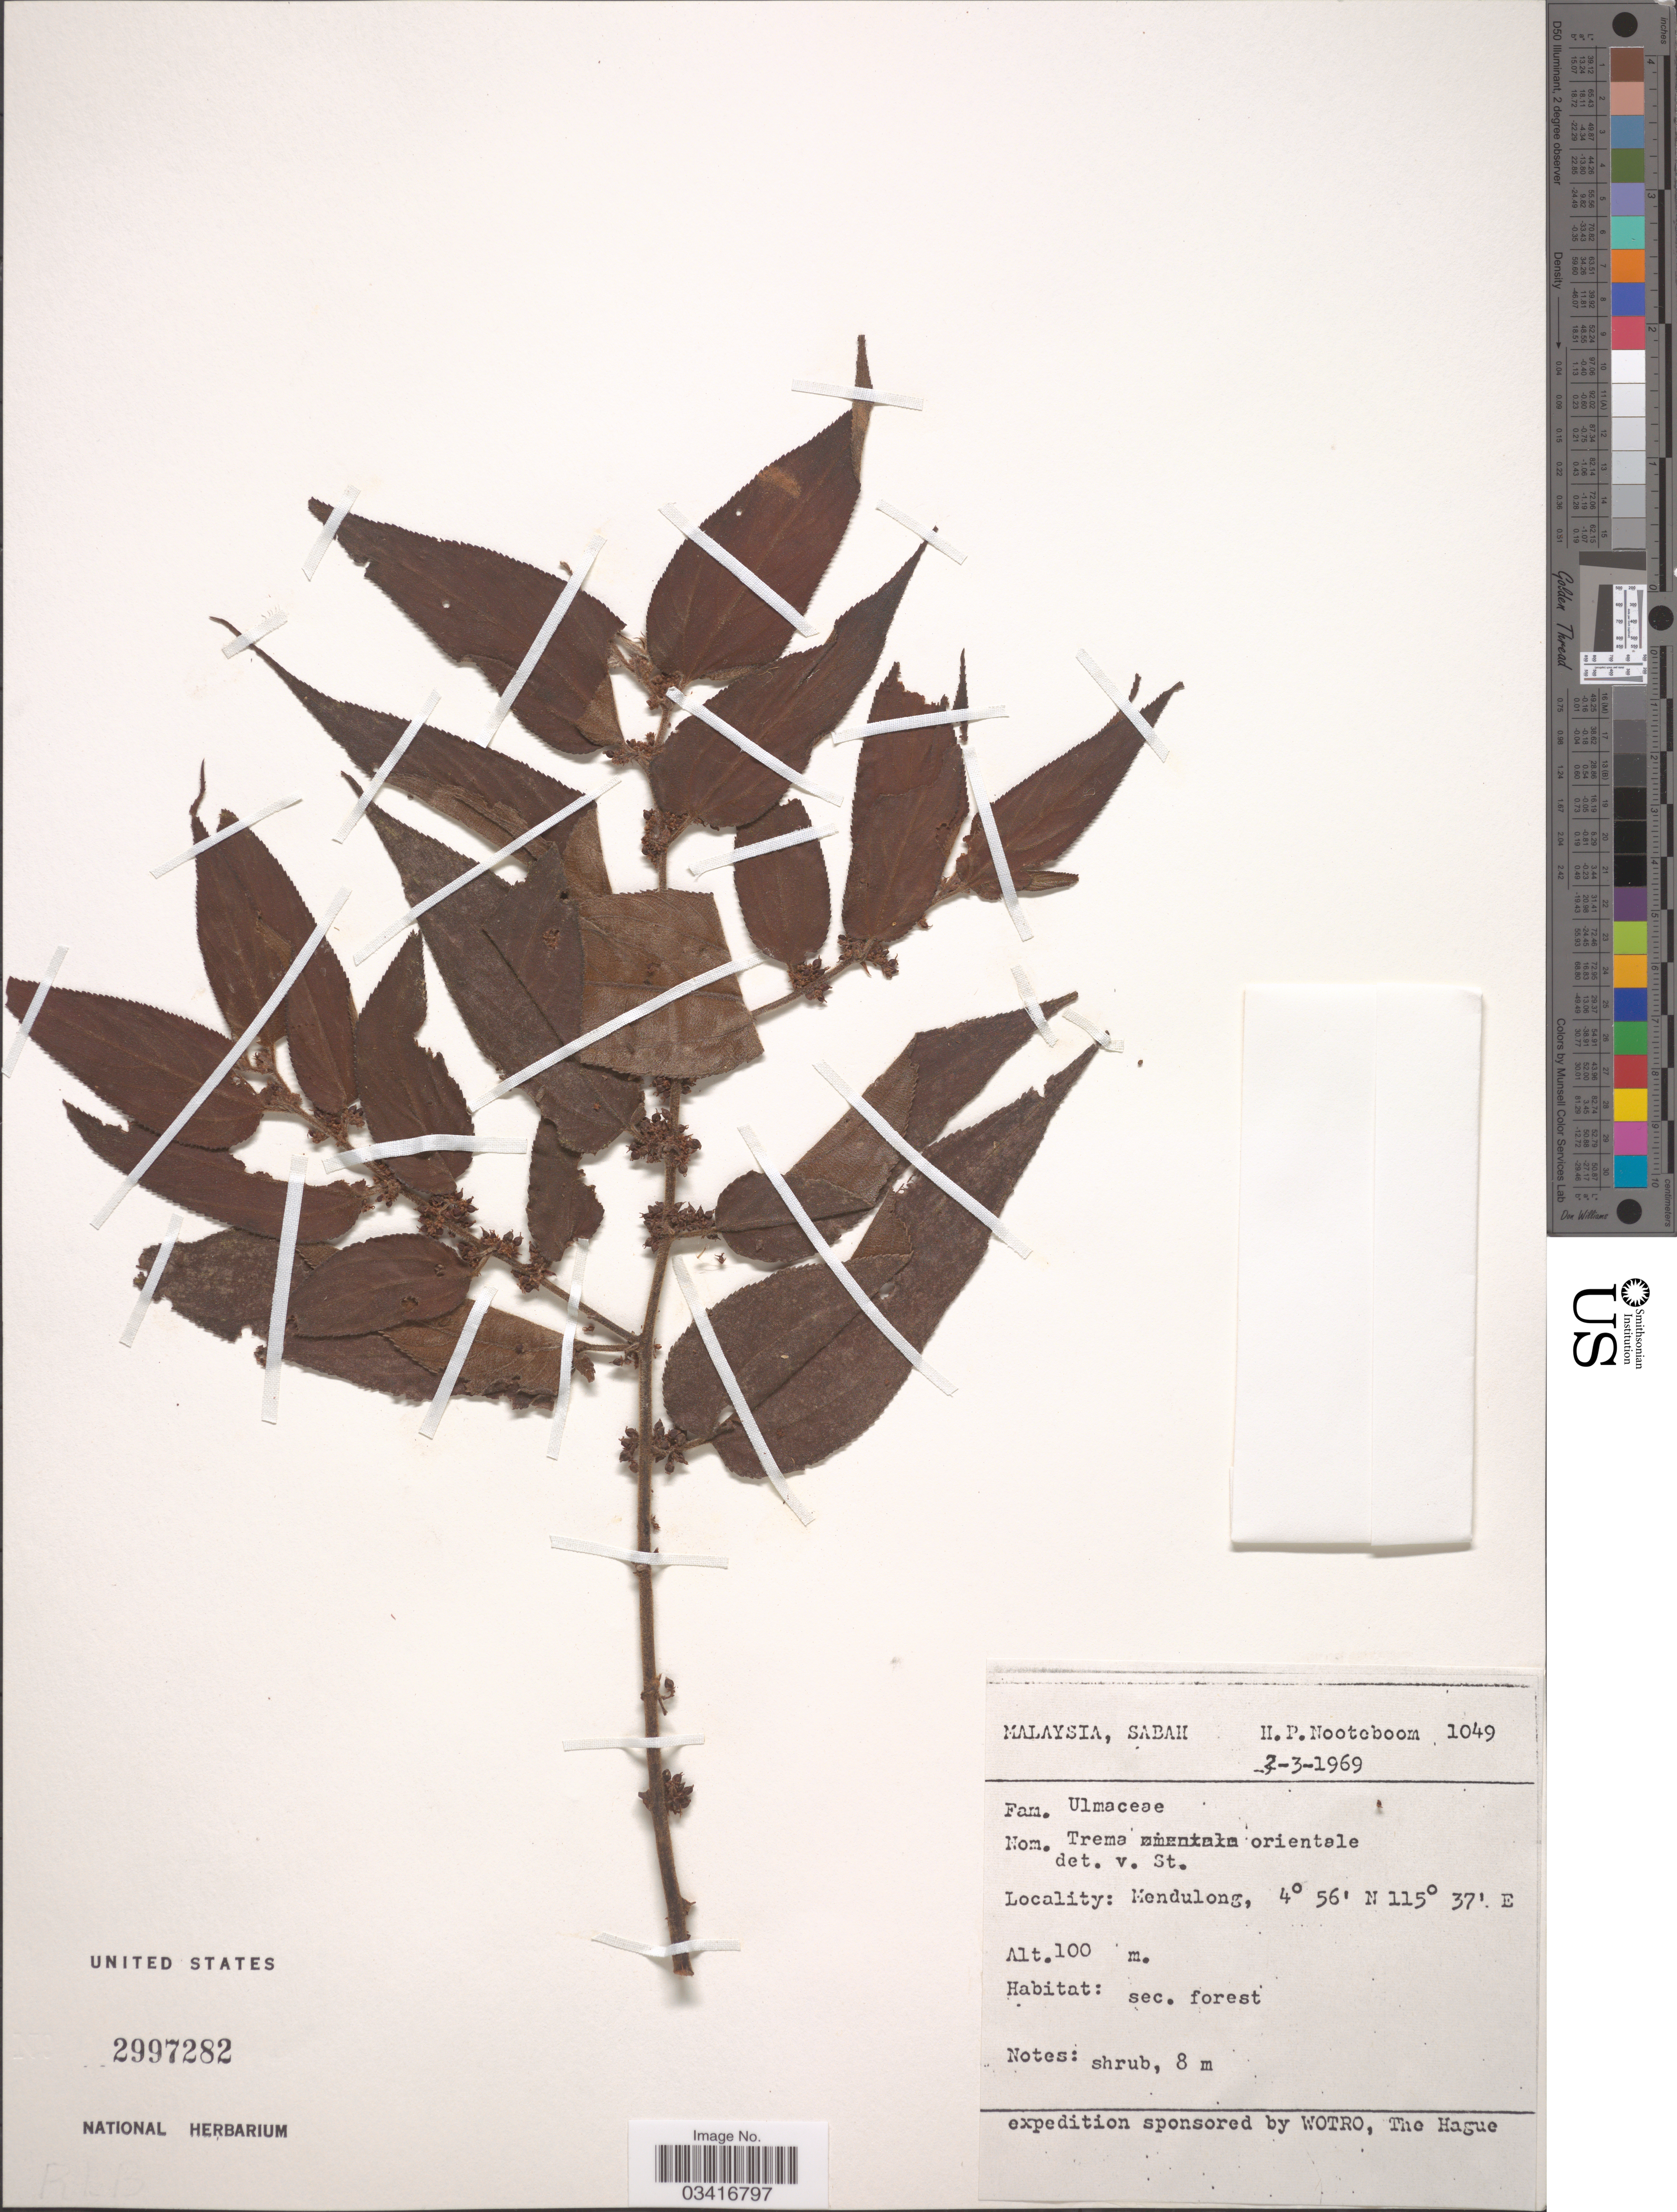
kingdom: Plantae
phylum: Tracheophyta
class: Magnoliopsida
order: Rosales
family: Cannabaceae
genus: Trema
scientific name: Trema orientale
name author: (L.) Blume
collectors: H. P. Nooteboom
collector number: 1049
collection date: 1969-03-03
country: Malaysia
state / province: Sabah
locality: Mendulong.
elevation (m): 100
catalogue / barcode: US 2997282